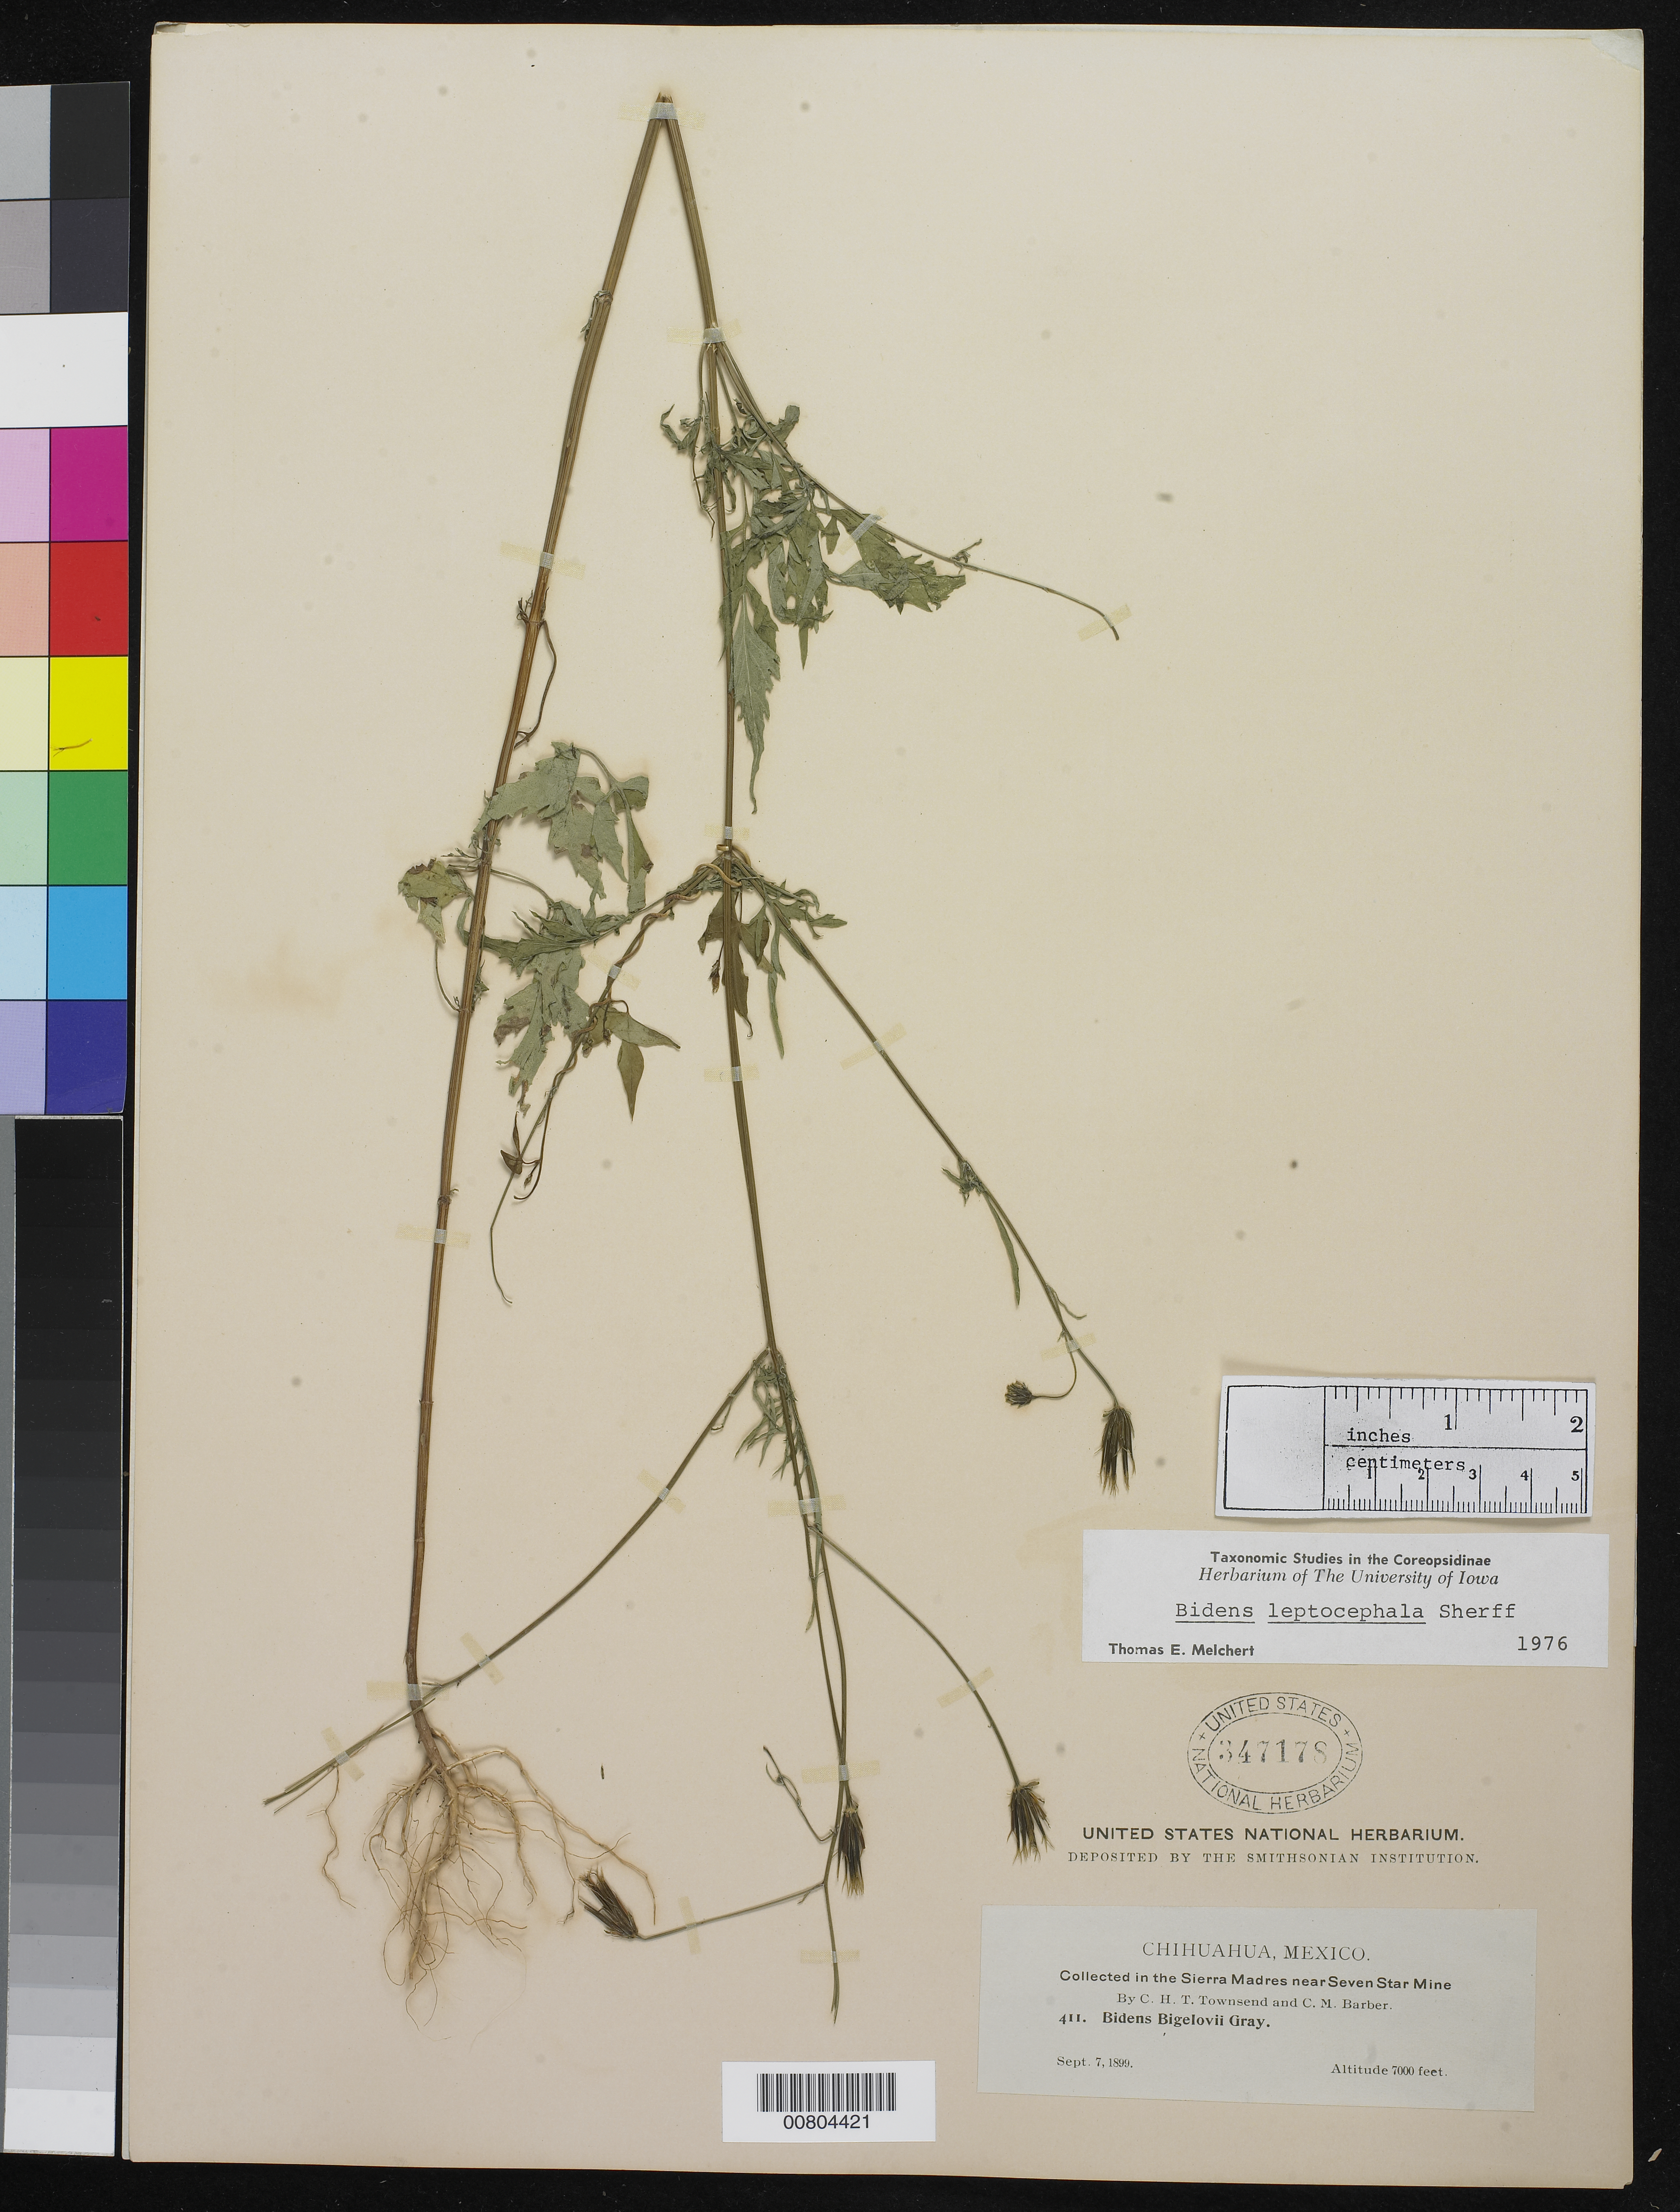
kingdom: Plantae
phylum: Tracheophyta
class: Magnoliopsida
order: Asterales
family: Asteraceae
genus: Bidens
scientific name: Bidens leptocephala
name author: Sherff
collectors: C. H. T. Townsend & C. Barber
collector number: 411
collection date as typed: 07 Sep 1899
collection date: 1899-09-07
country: Mexico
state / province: Chihuahua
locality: Sierra Madre near Seven Star Mine, Chihuahua.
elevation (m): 2134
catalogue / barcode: US 347178